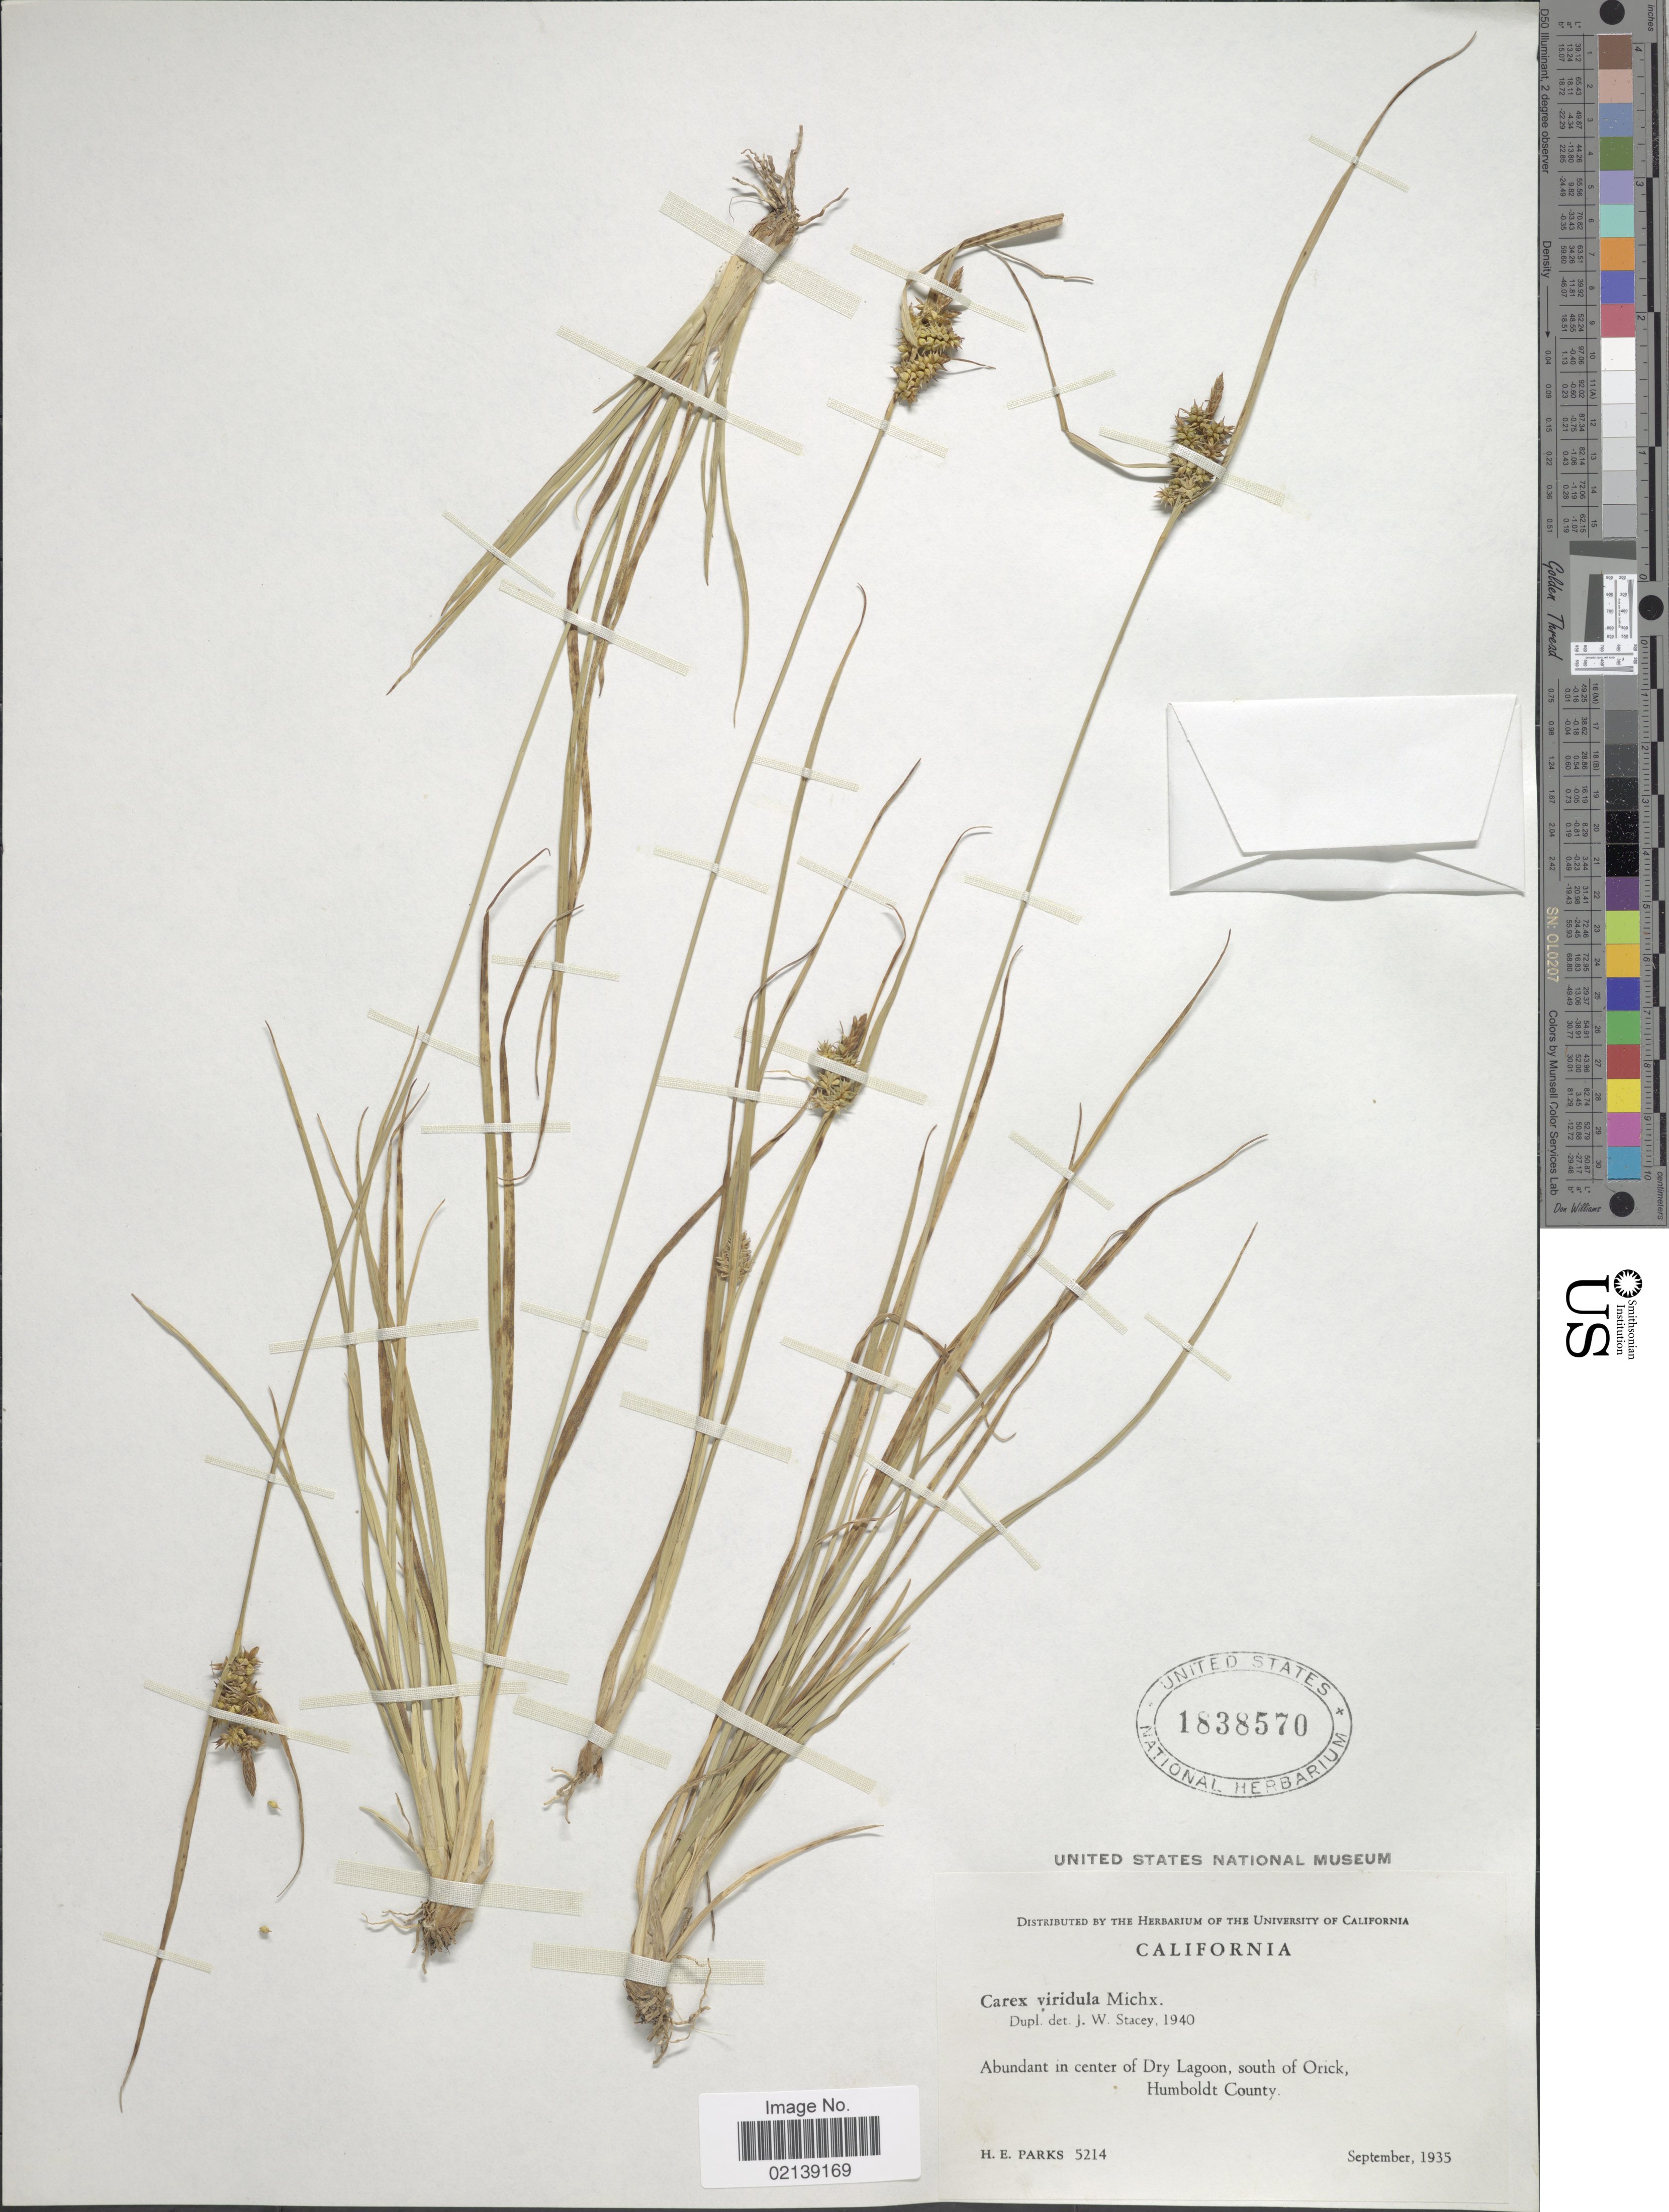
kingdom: Plantae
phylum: Tracheophyta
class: Liliopsida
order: Poales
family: Cyperaceae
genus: Carex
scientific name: Carex oederi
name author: Retz.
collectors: H. E. Parks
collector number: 5214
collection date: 1935-09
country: United States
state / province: California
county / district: Humboldt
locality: Abundant in center of Dry Lagoon, south of Orick, Humboldt County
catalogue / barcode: US 1838570